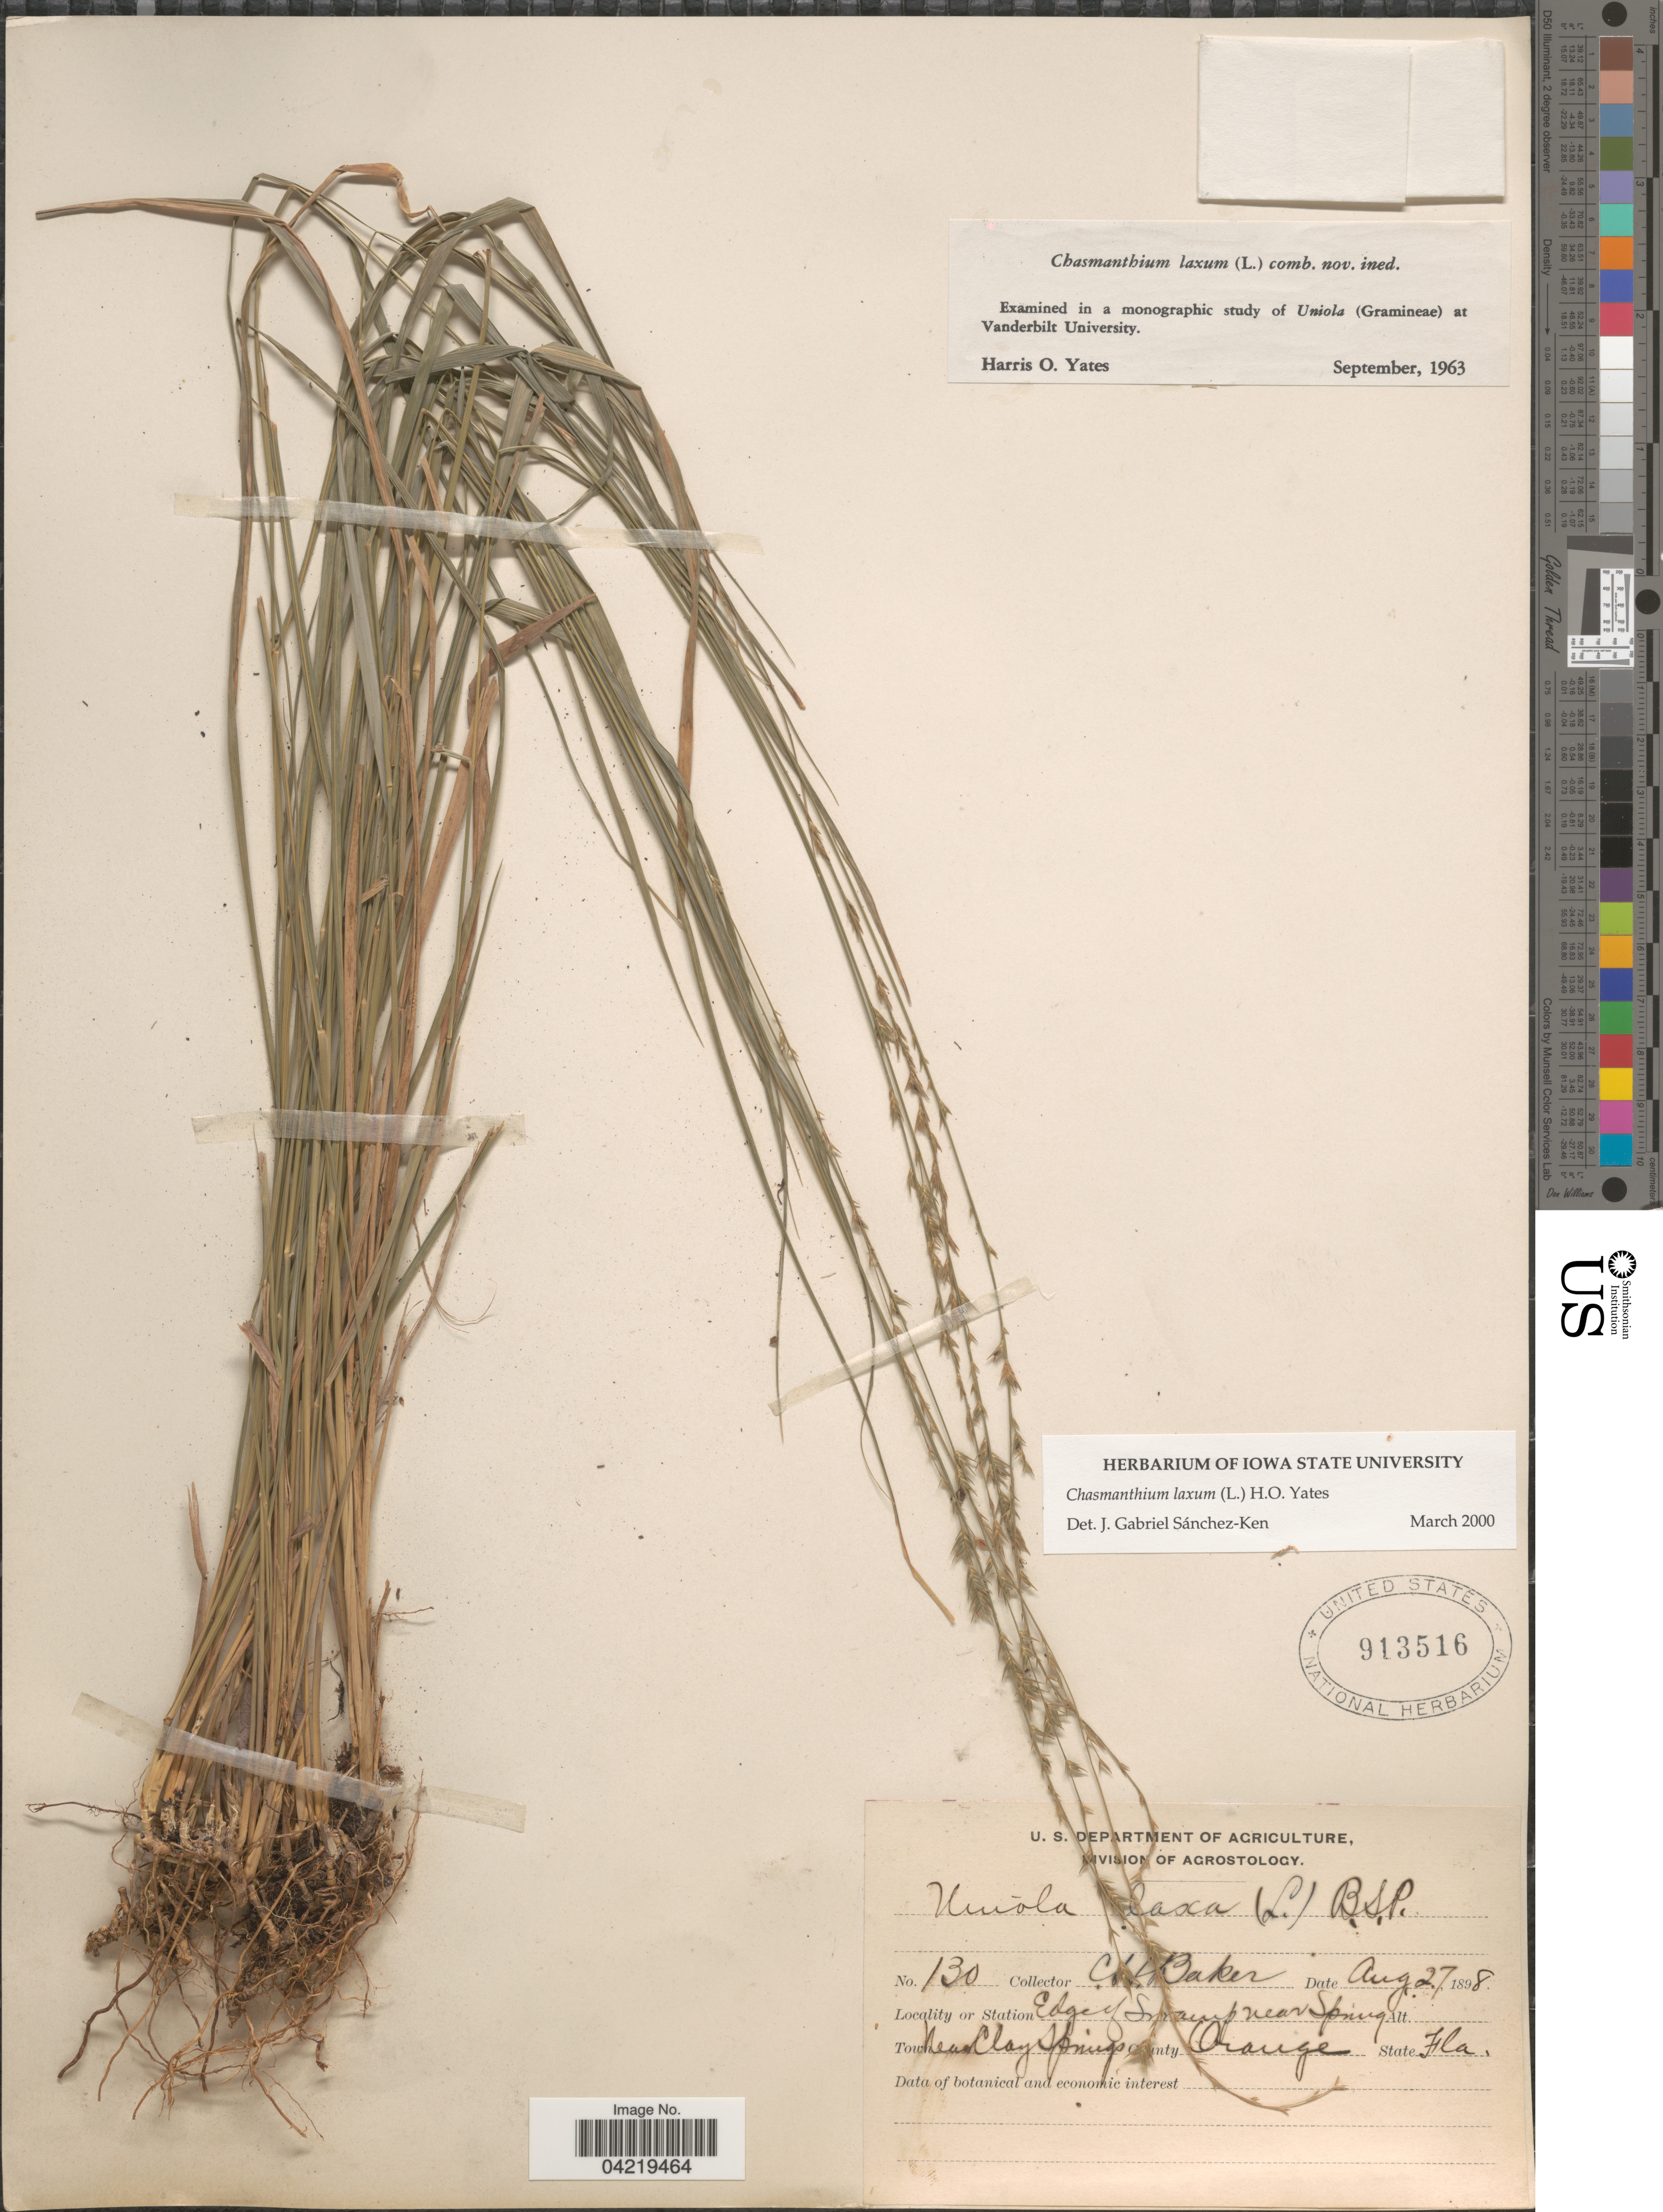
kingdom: Plantae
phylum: Tracheophyta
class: Liliopsida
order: Poales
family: Poaceae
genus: Chasmanthium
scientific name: Chasmanthium laxum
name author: (L.) H.O. Yates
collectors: C. H. Baker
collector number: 130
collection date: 1898-08-27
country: United States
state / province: Florida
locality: Edge of Swamp near Spring. Town Near Clay Springs. County Orange.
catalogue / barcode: US 913516